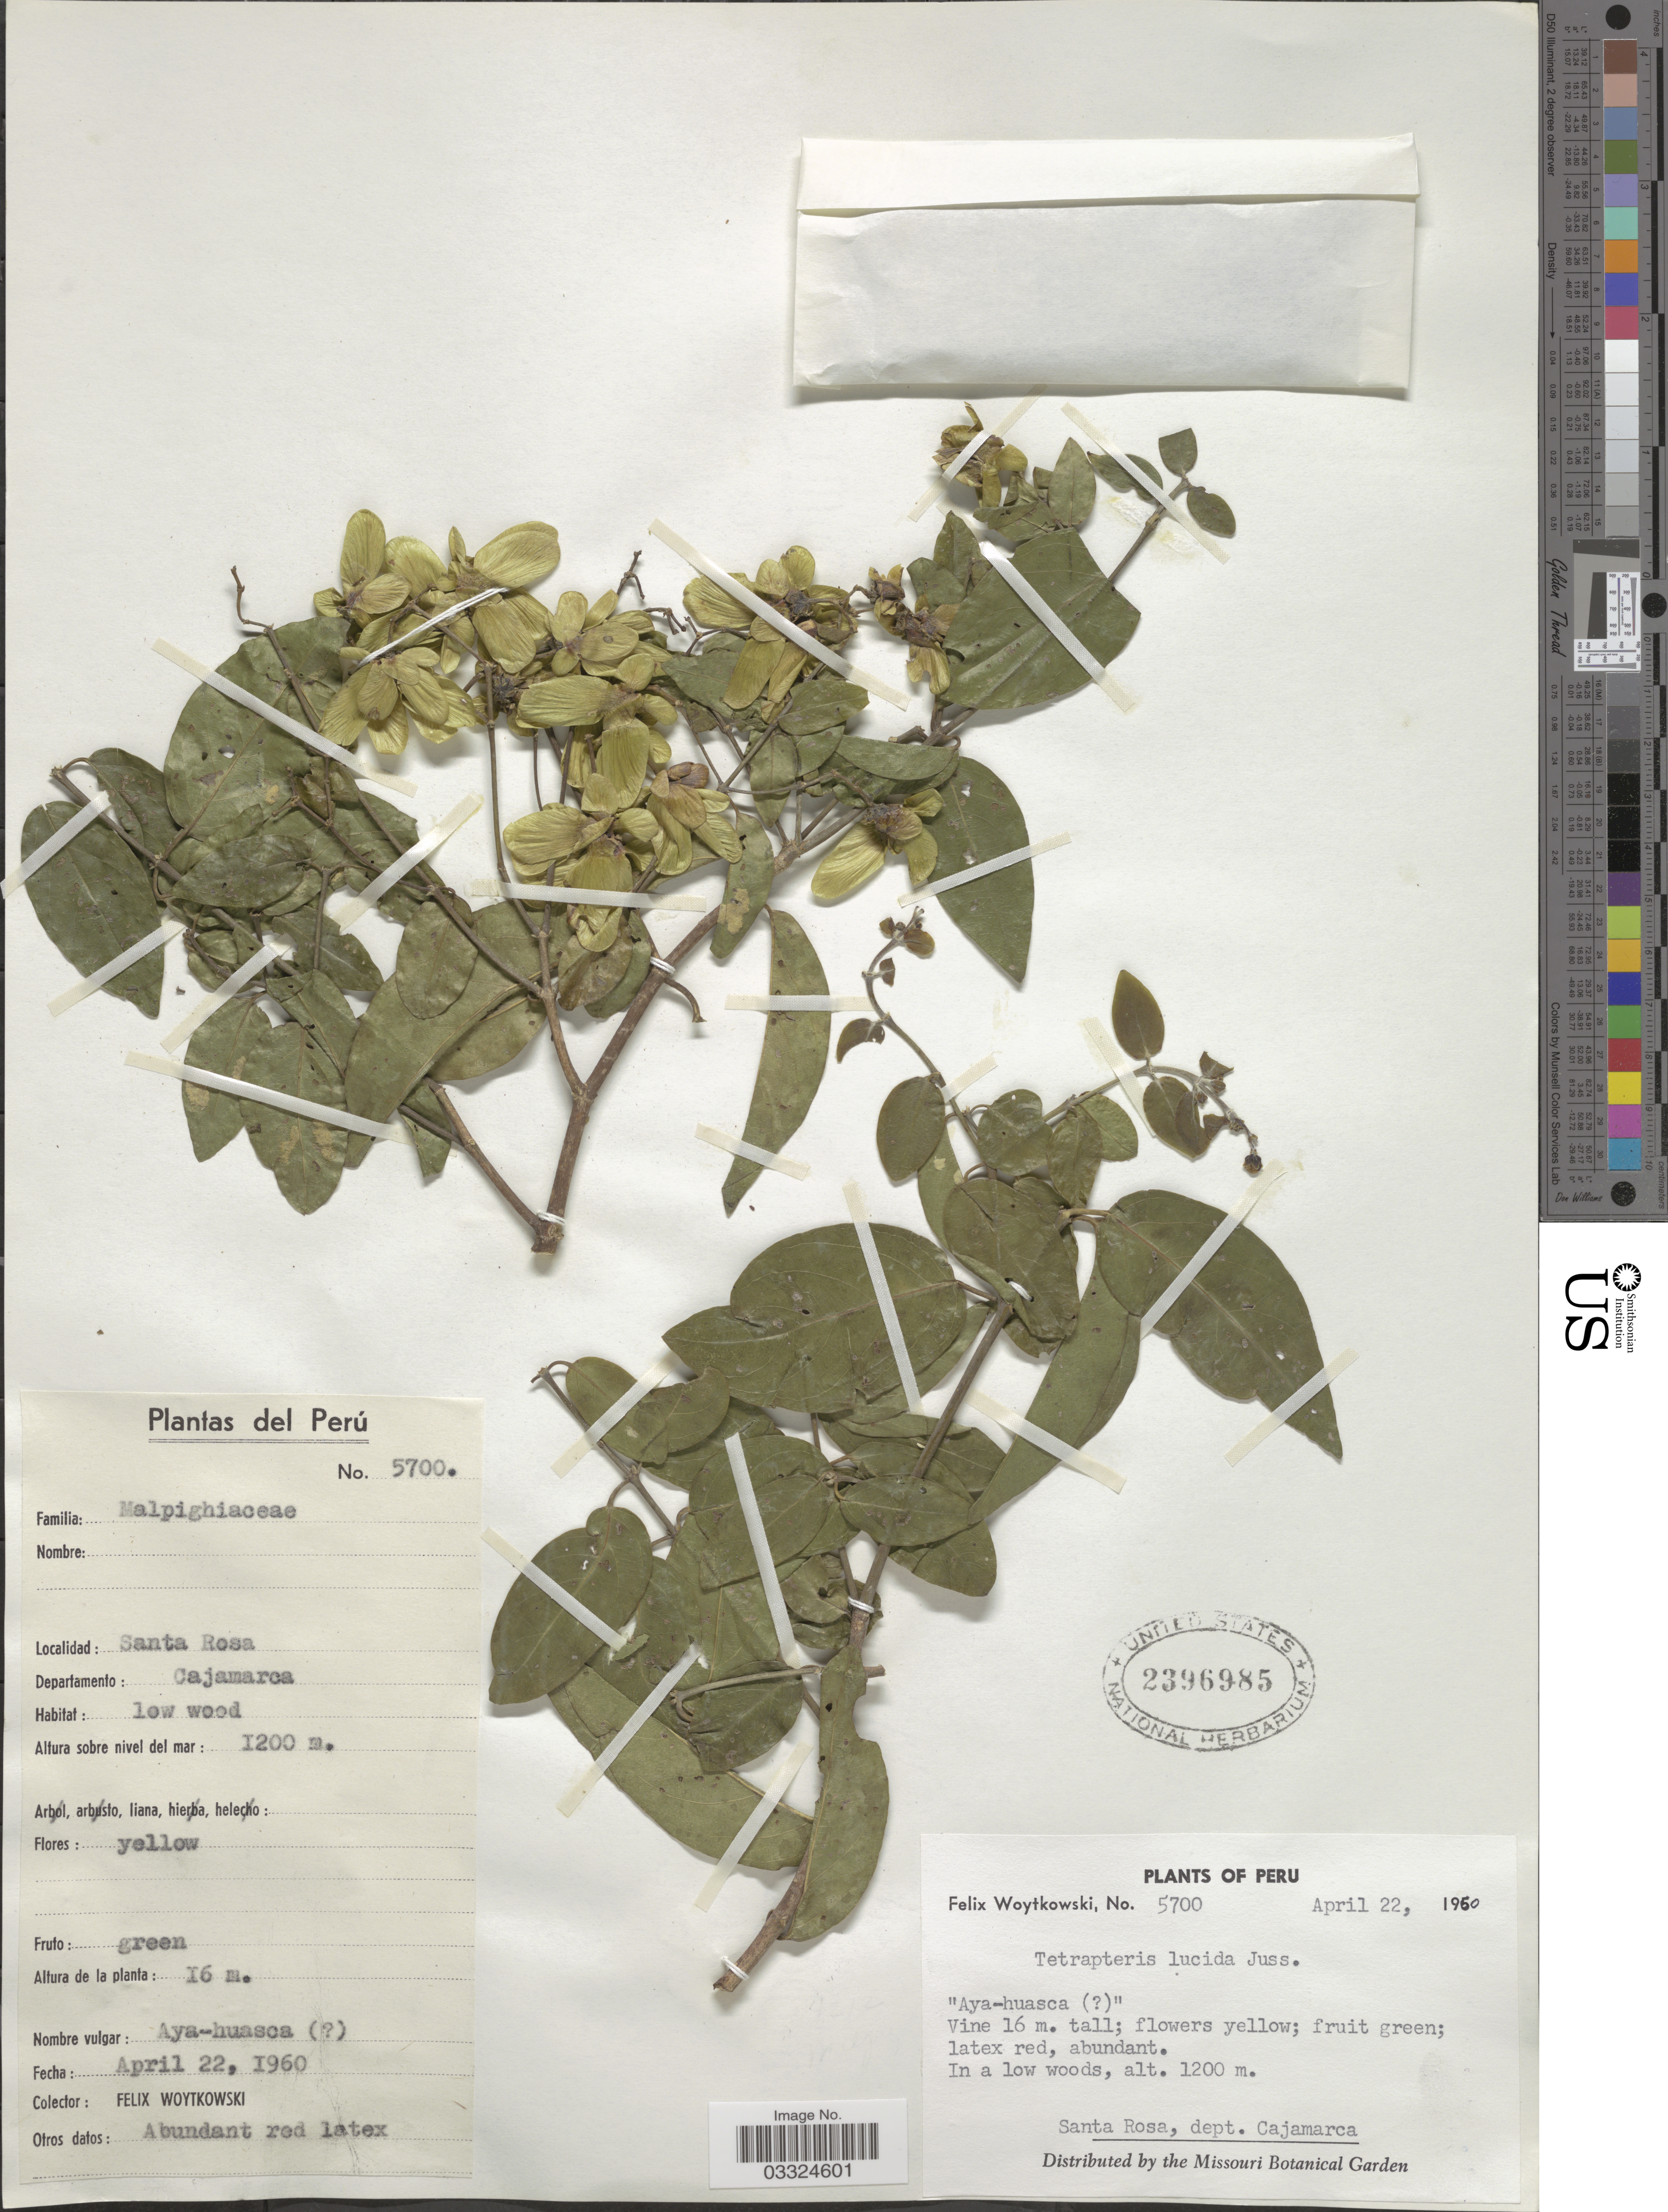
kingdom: Plantae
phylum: Tracheophyta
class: Magnoliopsida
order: Malpighiales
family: Malpighiaceae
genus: Niedenzuella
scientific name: Niedenzuella lucida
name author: (A. Juss.) W.R. Anderson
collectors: F. Woytkowski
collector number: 5700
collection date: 1960-04-22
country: Peru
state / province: Cajamarca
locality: Santa Rosa. Departamento: Cajamarca.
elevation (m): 1200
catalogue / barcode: US 2396985